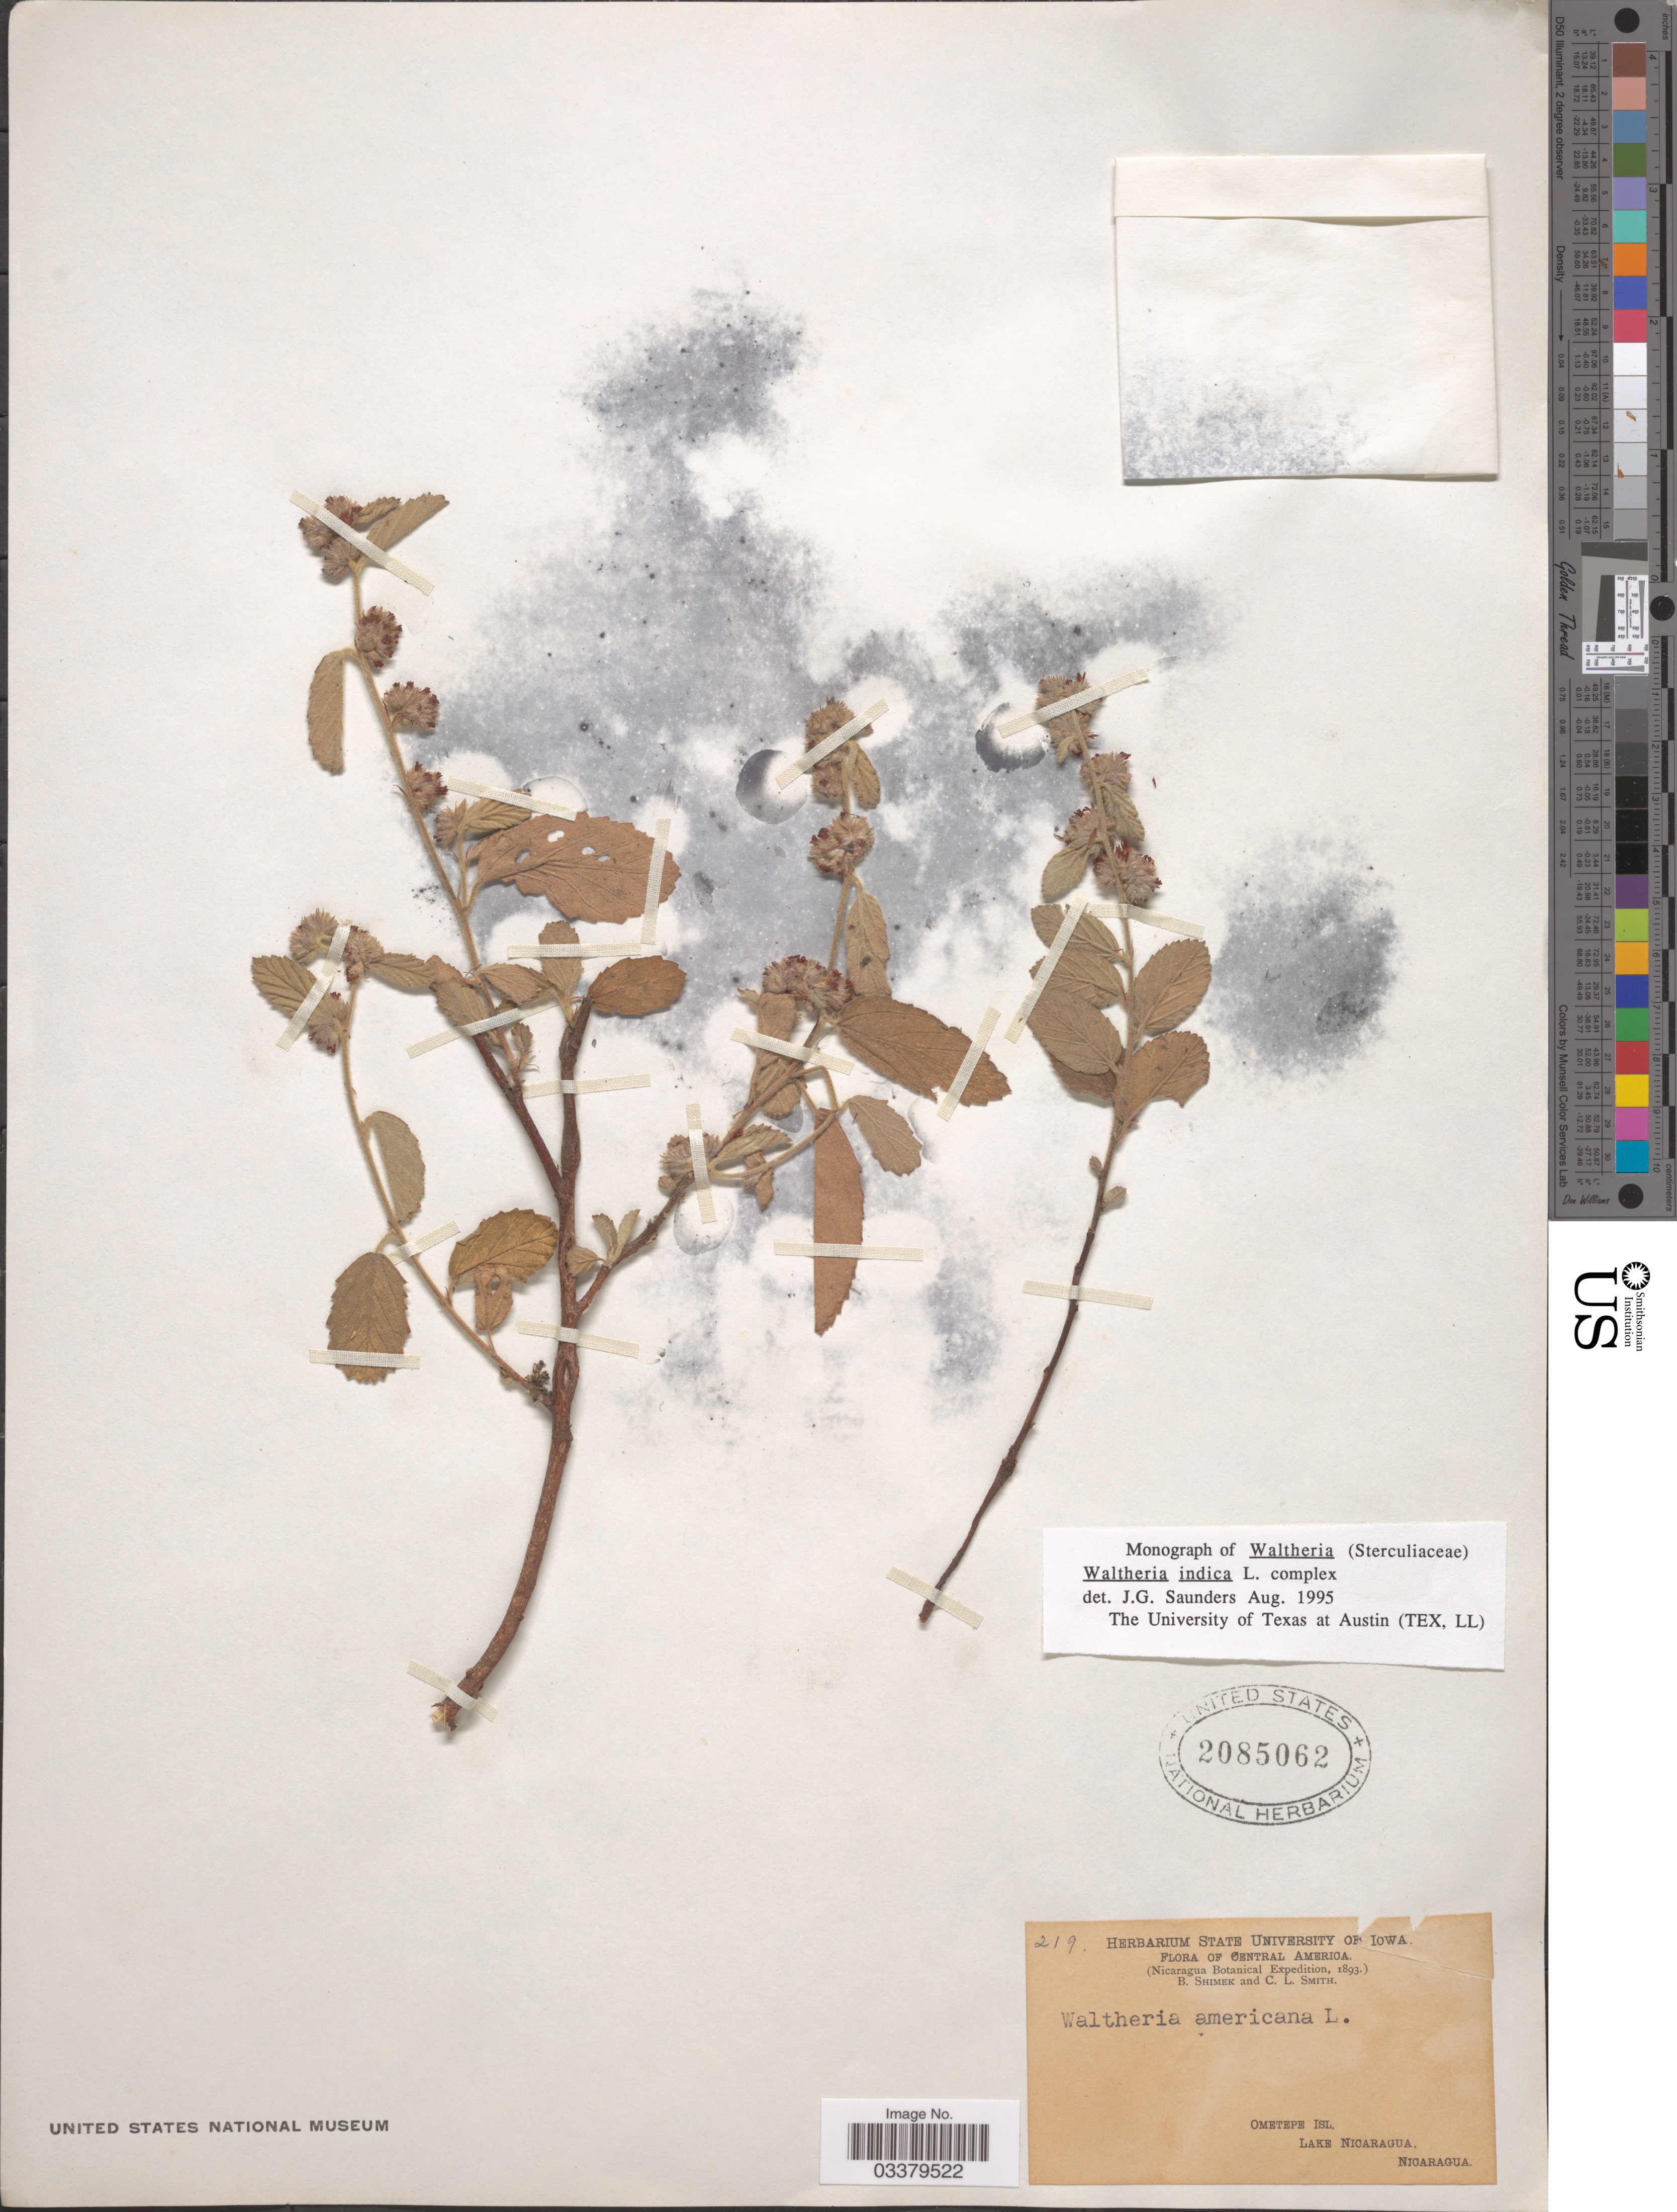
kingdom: Plantae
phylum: Tracheophyta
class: Magnoliopsida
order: Malvales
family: Malvaceae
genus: Waltheria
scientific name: Waltheria indica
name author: L.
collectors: B. Shimek & C. L. Smith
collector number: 219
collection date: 1893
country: Nicaragua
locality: Ometepe Isl, Lake Nicaragua.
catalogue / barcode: US 2085062